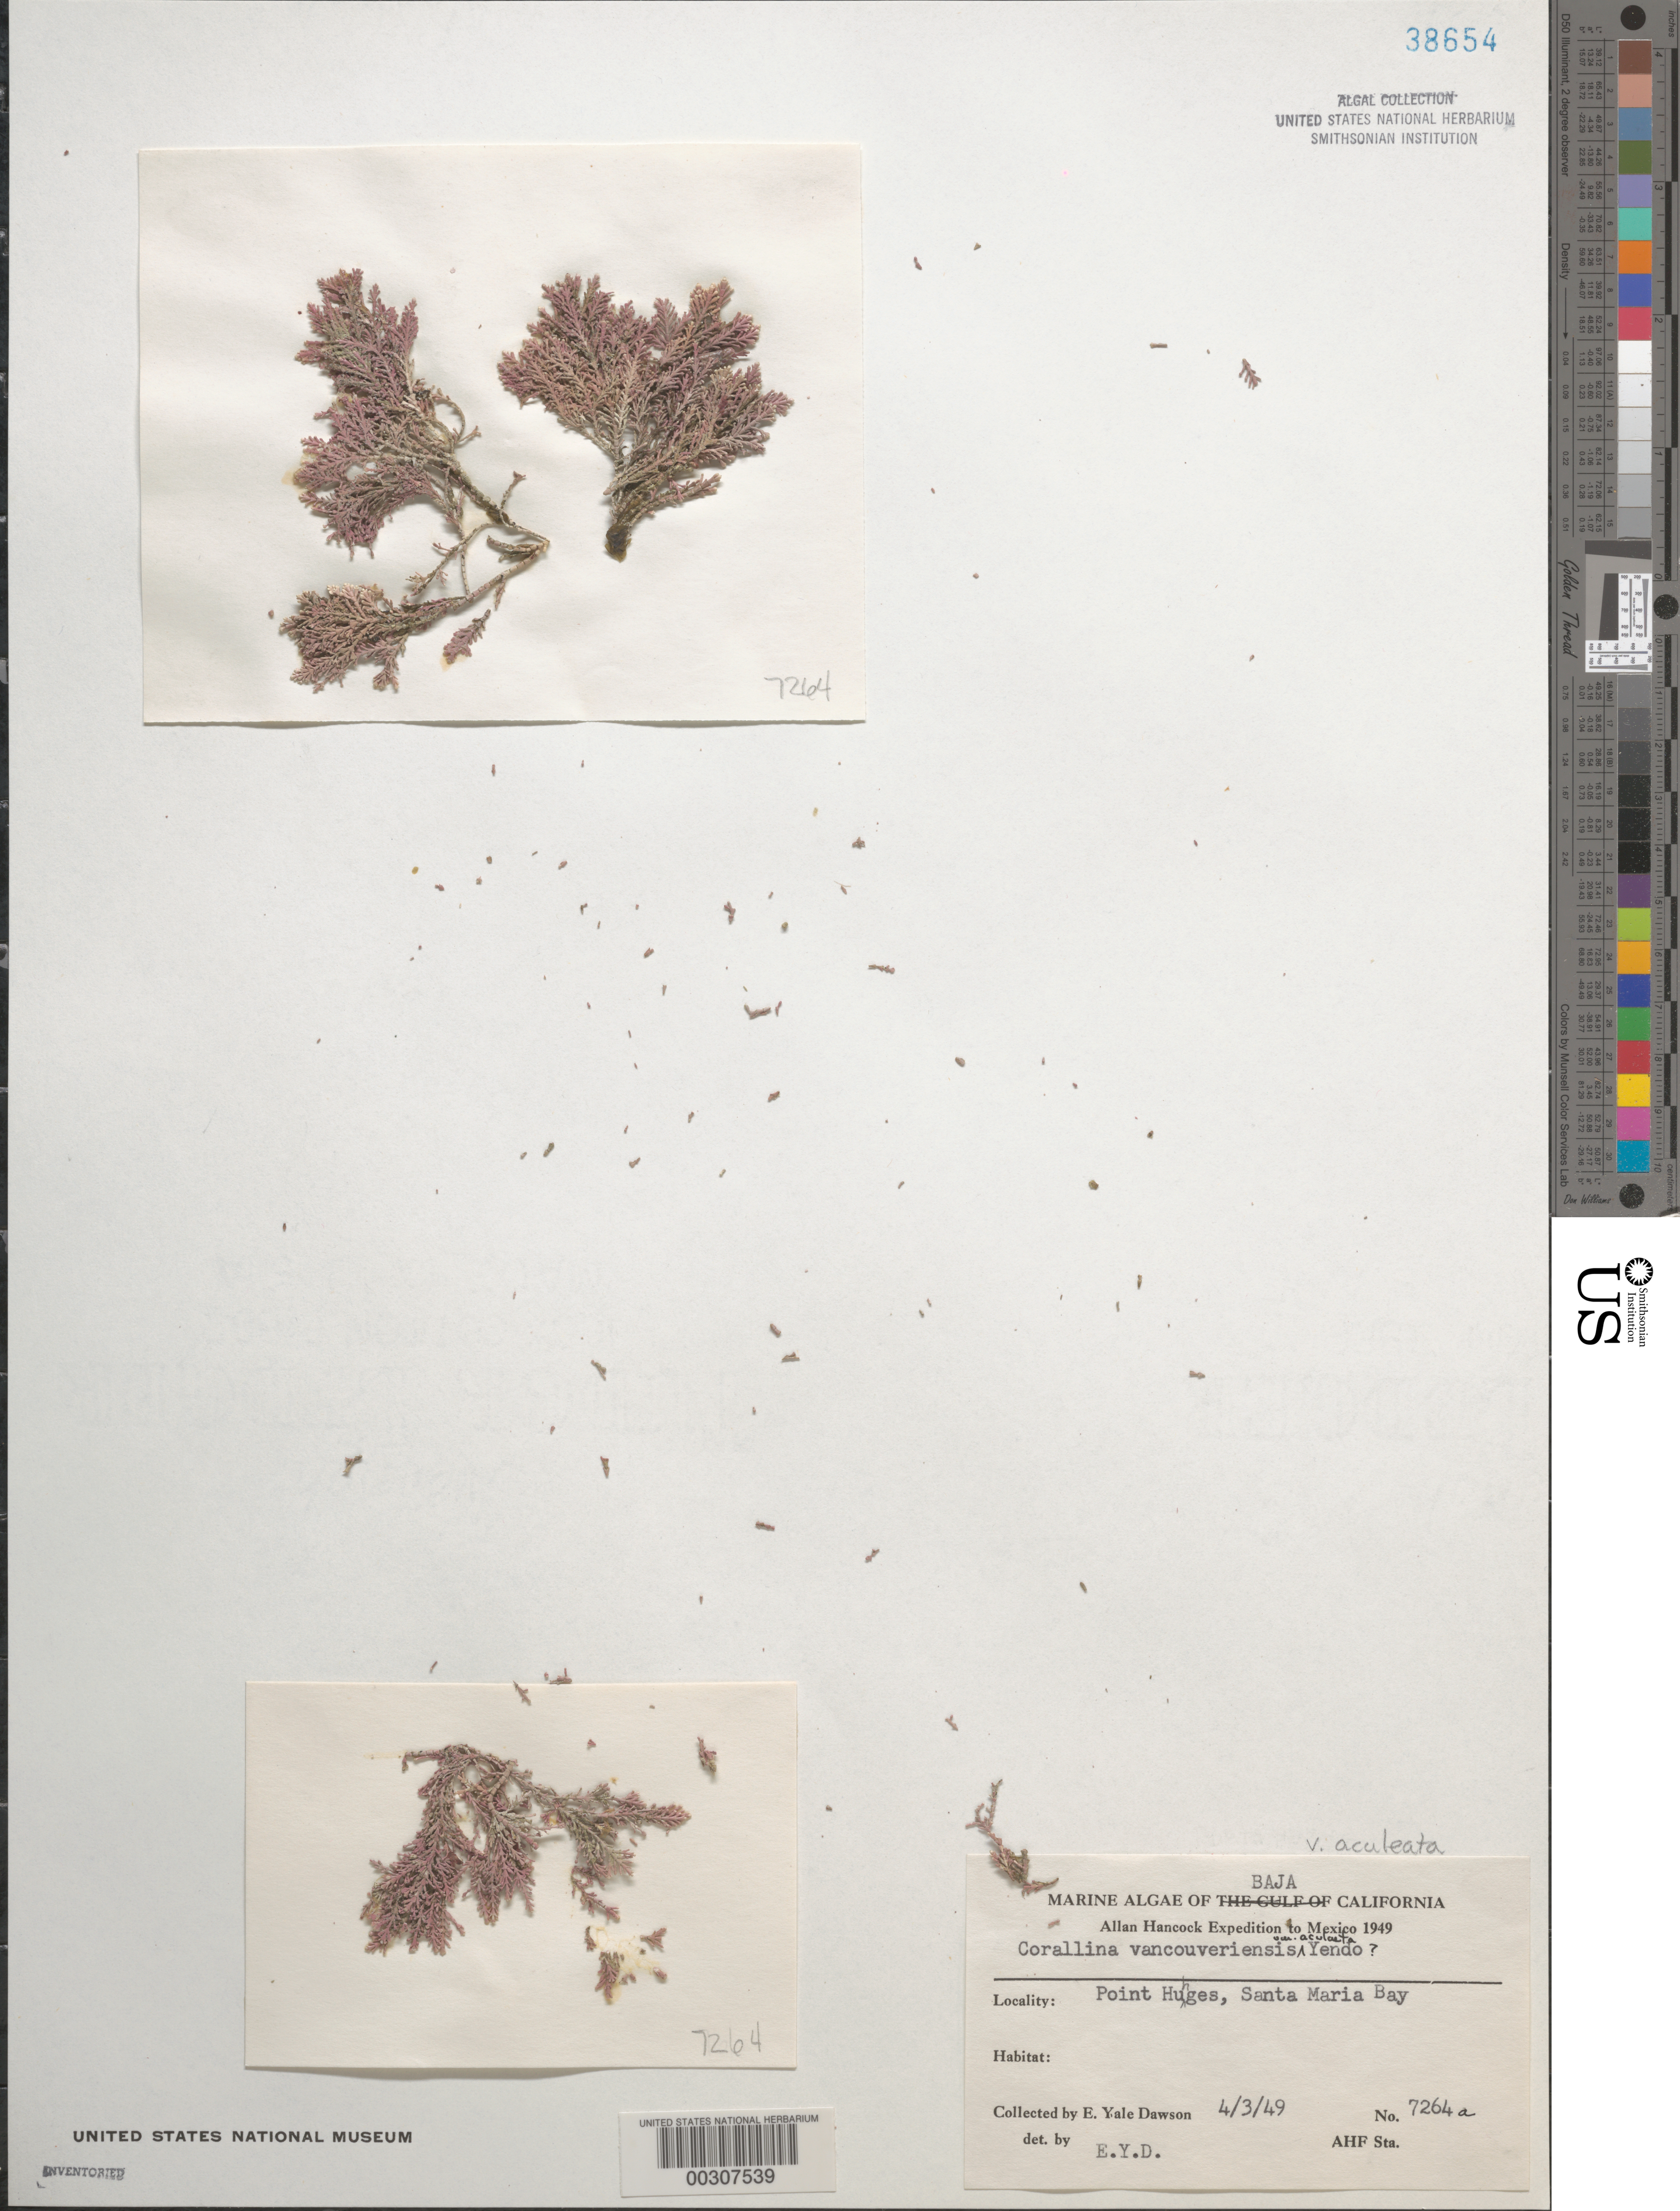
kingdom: Plantae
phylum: Rhodophyta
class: Florideophyceae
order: Corallinales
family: Corallinaceae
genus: Corallina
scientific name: Corallina vancouveriensis var. aculeata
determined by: Dawson, E. Y.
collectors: E. Y. Dawson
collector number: EYD 7264a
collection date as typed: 03 Apr 1949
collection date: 1949-04-03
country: Mexico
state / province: Baja California Sur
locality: Punta Hughes, Bahia Santa Maria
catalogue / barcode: US 38654